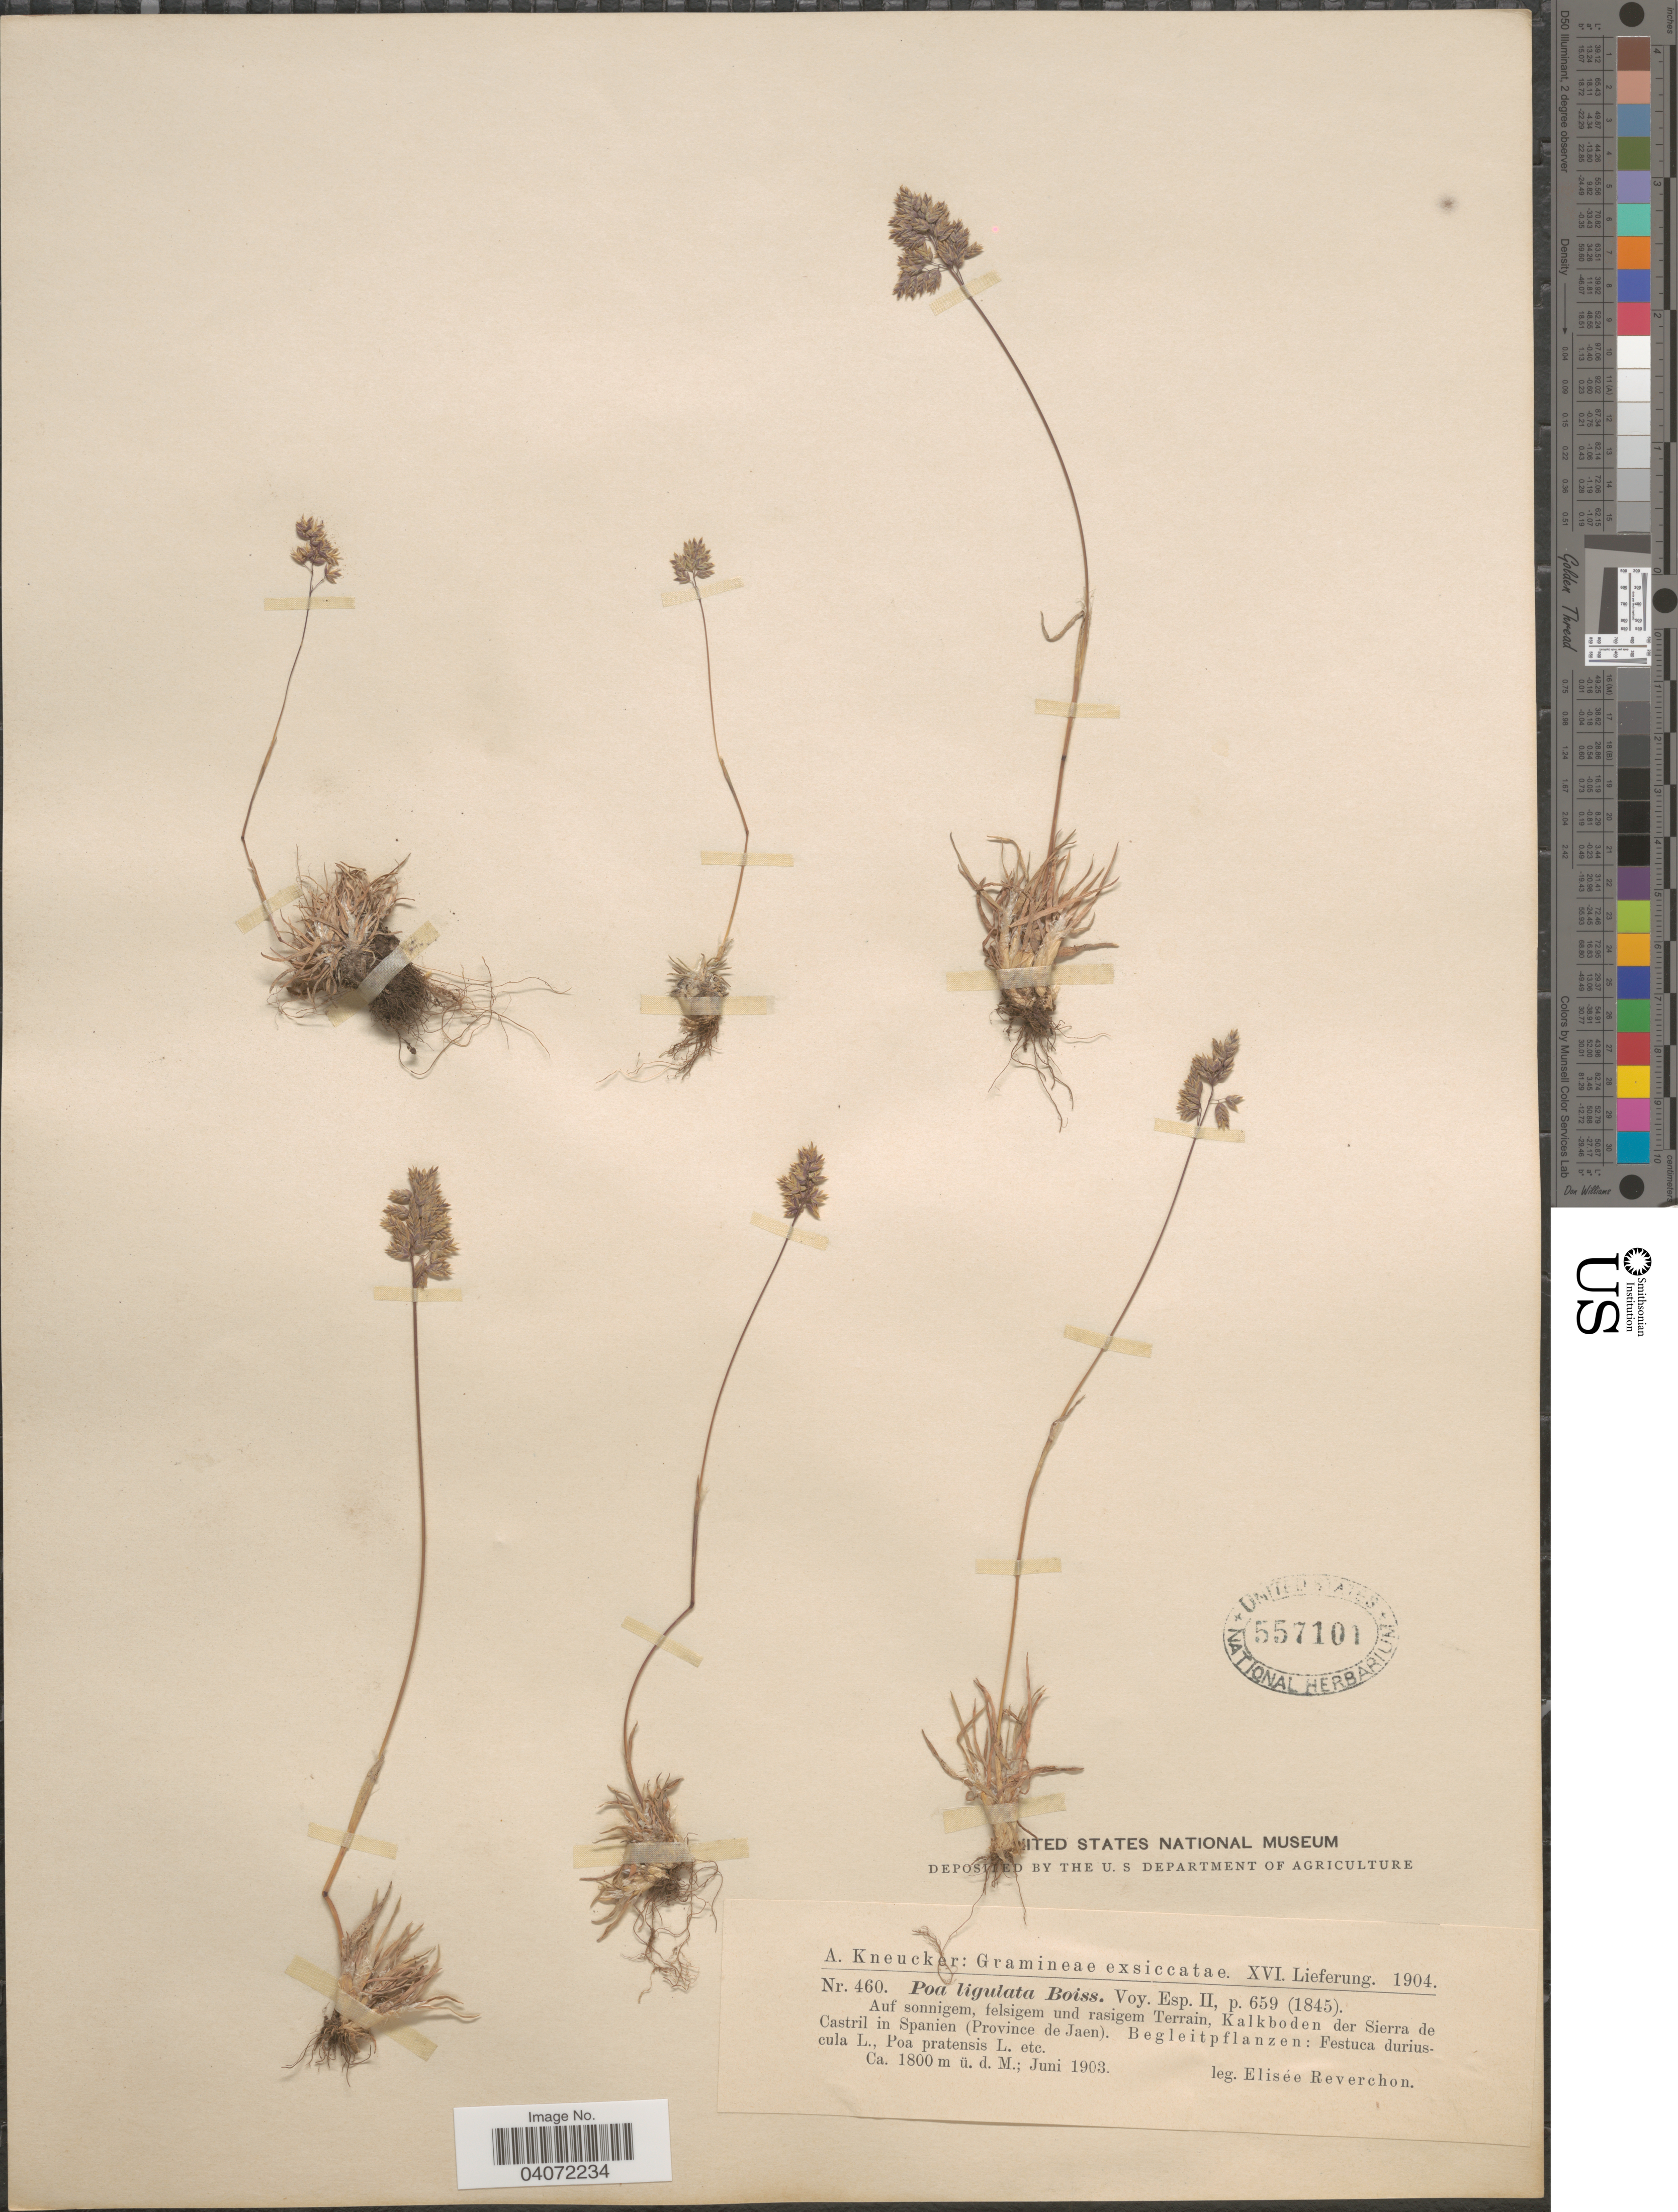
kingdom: Plantae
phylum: Tracheophyta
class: Liliopsida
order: Poales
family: Poaceae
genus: Poa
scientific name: Poa ligulata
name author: Boiss.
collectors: E. Reverchon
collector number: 460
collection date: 1903-06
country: Spain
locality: Auf sonnigem, felsigem und rasigem Terrain, Kalkboden der Sierra de Castril in Spanien (Province de Jaen).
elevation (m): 1800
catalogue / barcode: US 557101